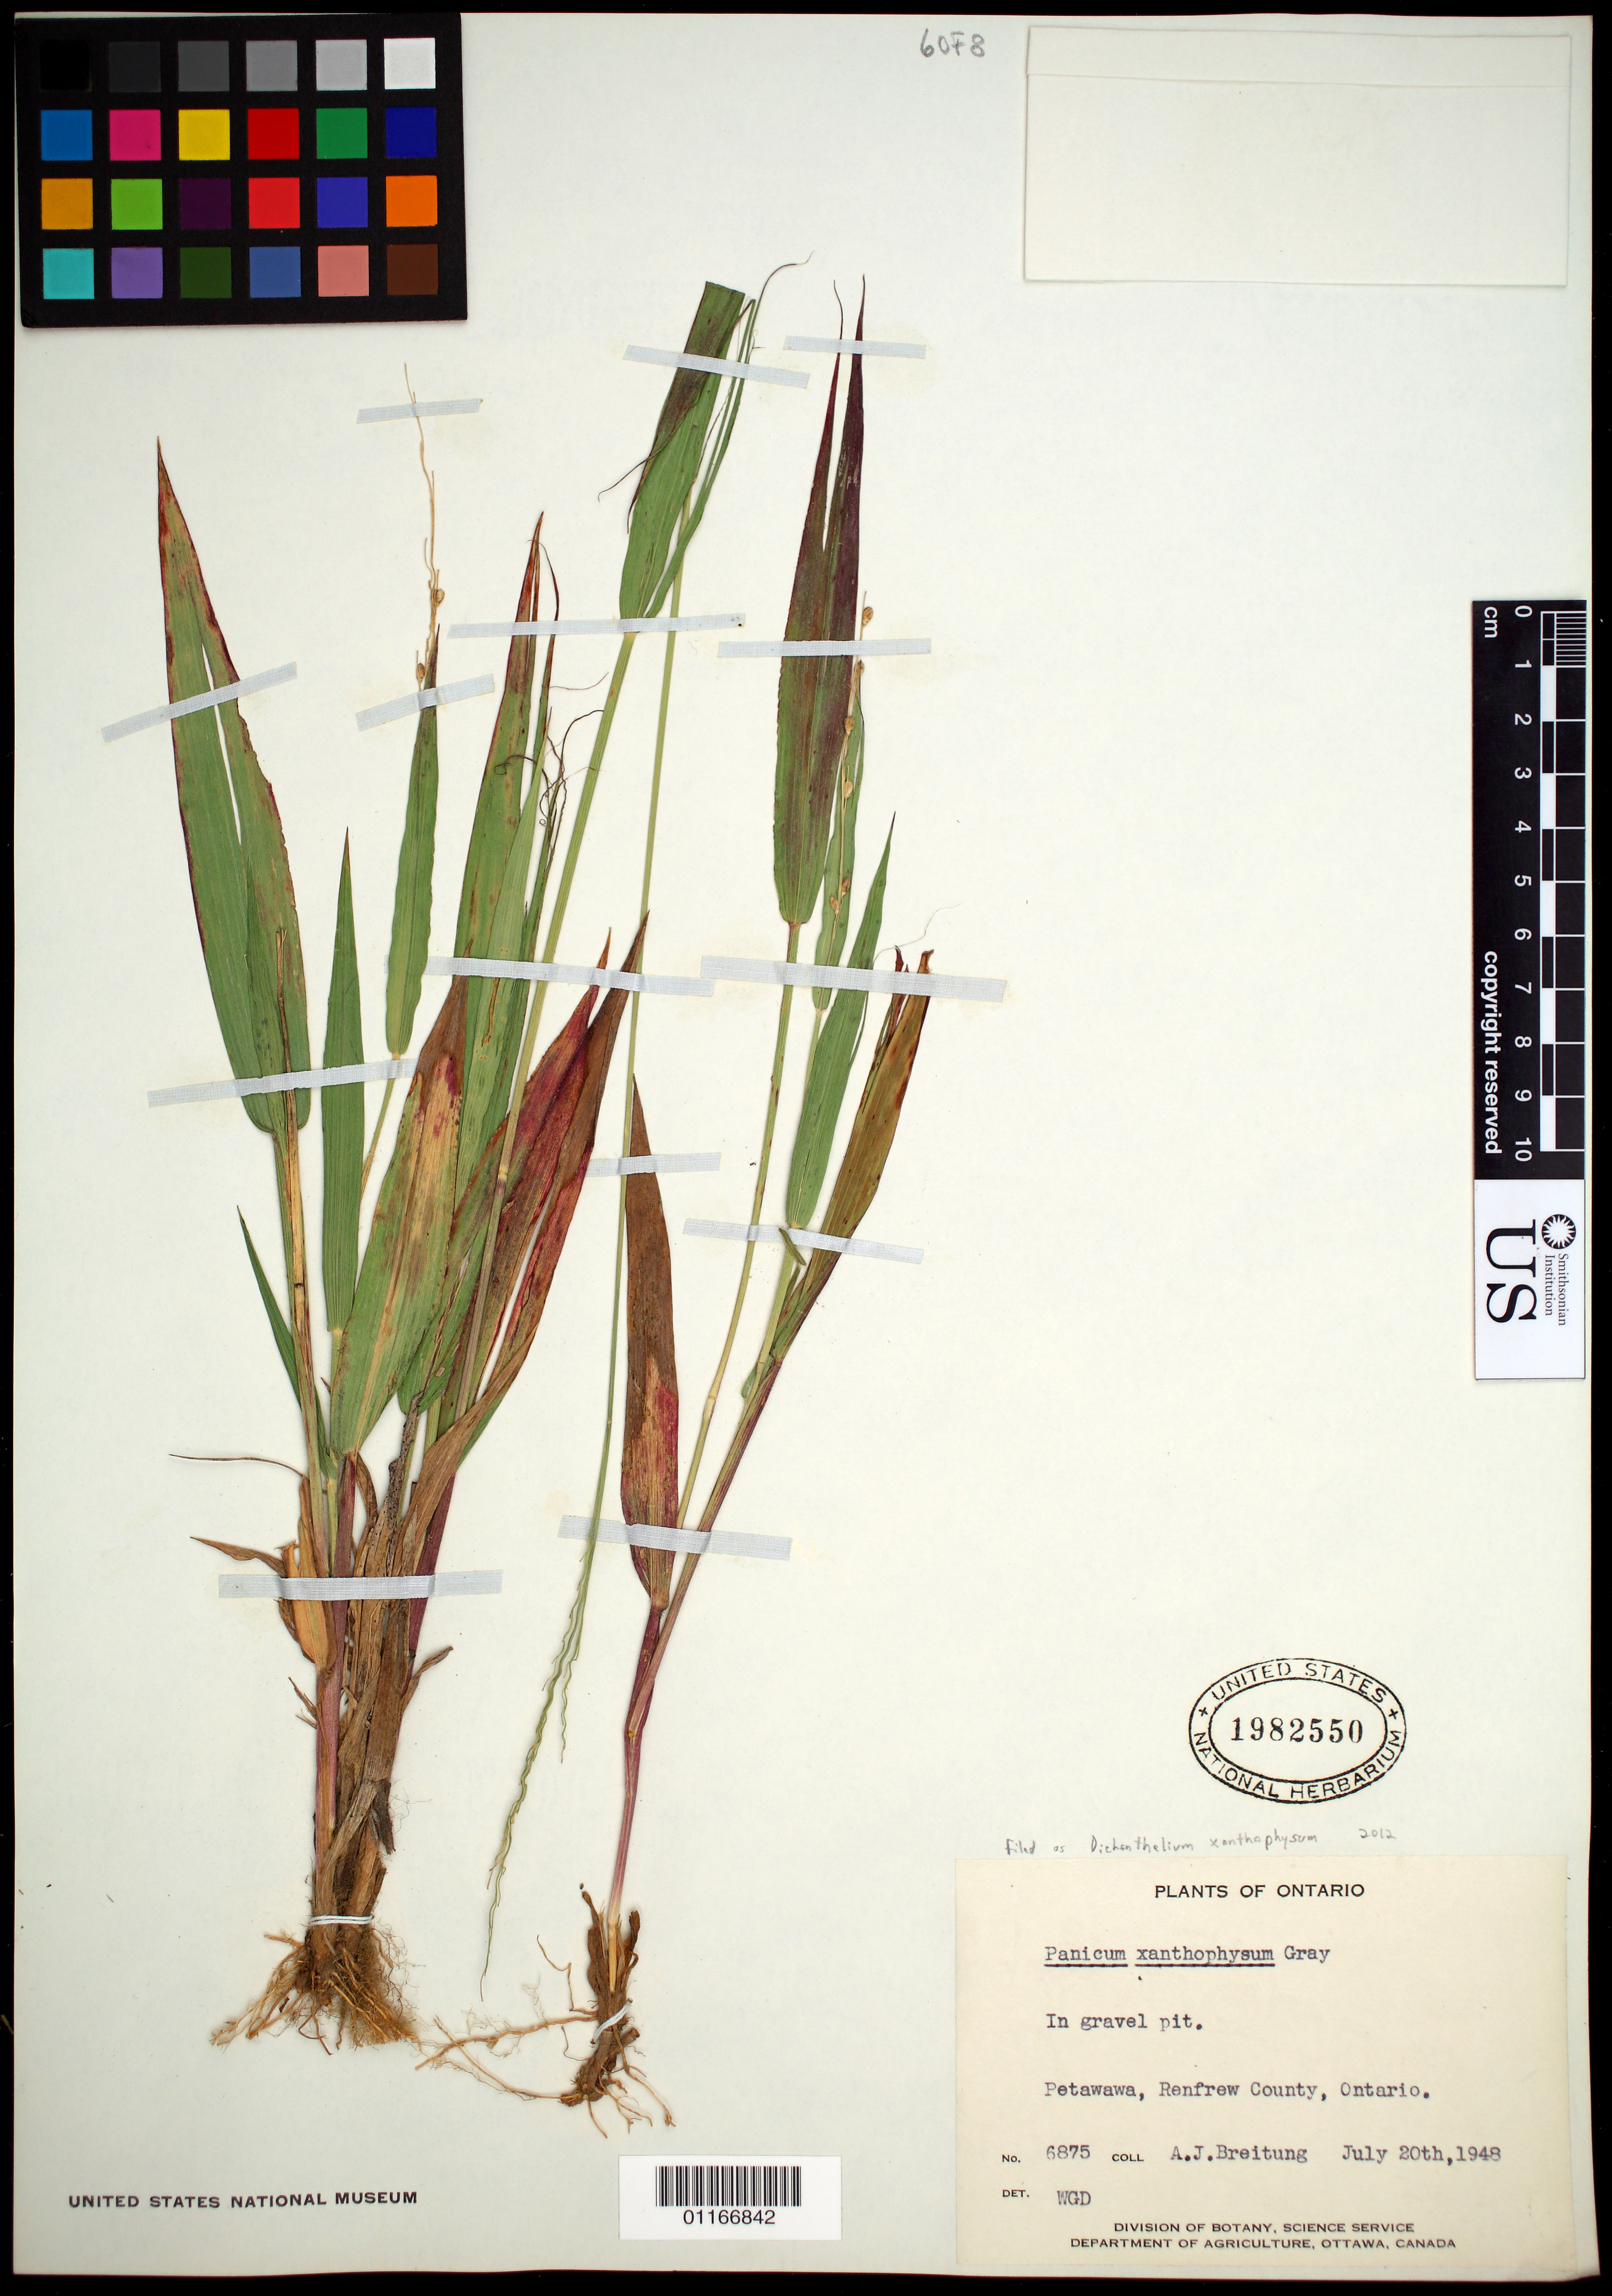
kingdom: Plantae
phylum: Tracheophyta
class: Liliopsida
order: Poales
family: Poaceae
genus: Dichanthelium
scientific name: Dichanthelium xanthophysum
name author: (A. Gray) Freckmann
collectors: A. J. Breitung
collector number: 6875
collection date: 1948-07-20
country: Canada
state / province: Ontario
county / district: Renfrew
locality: Petawawa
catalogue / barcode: US 1982550